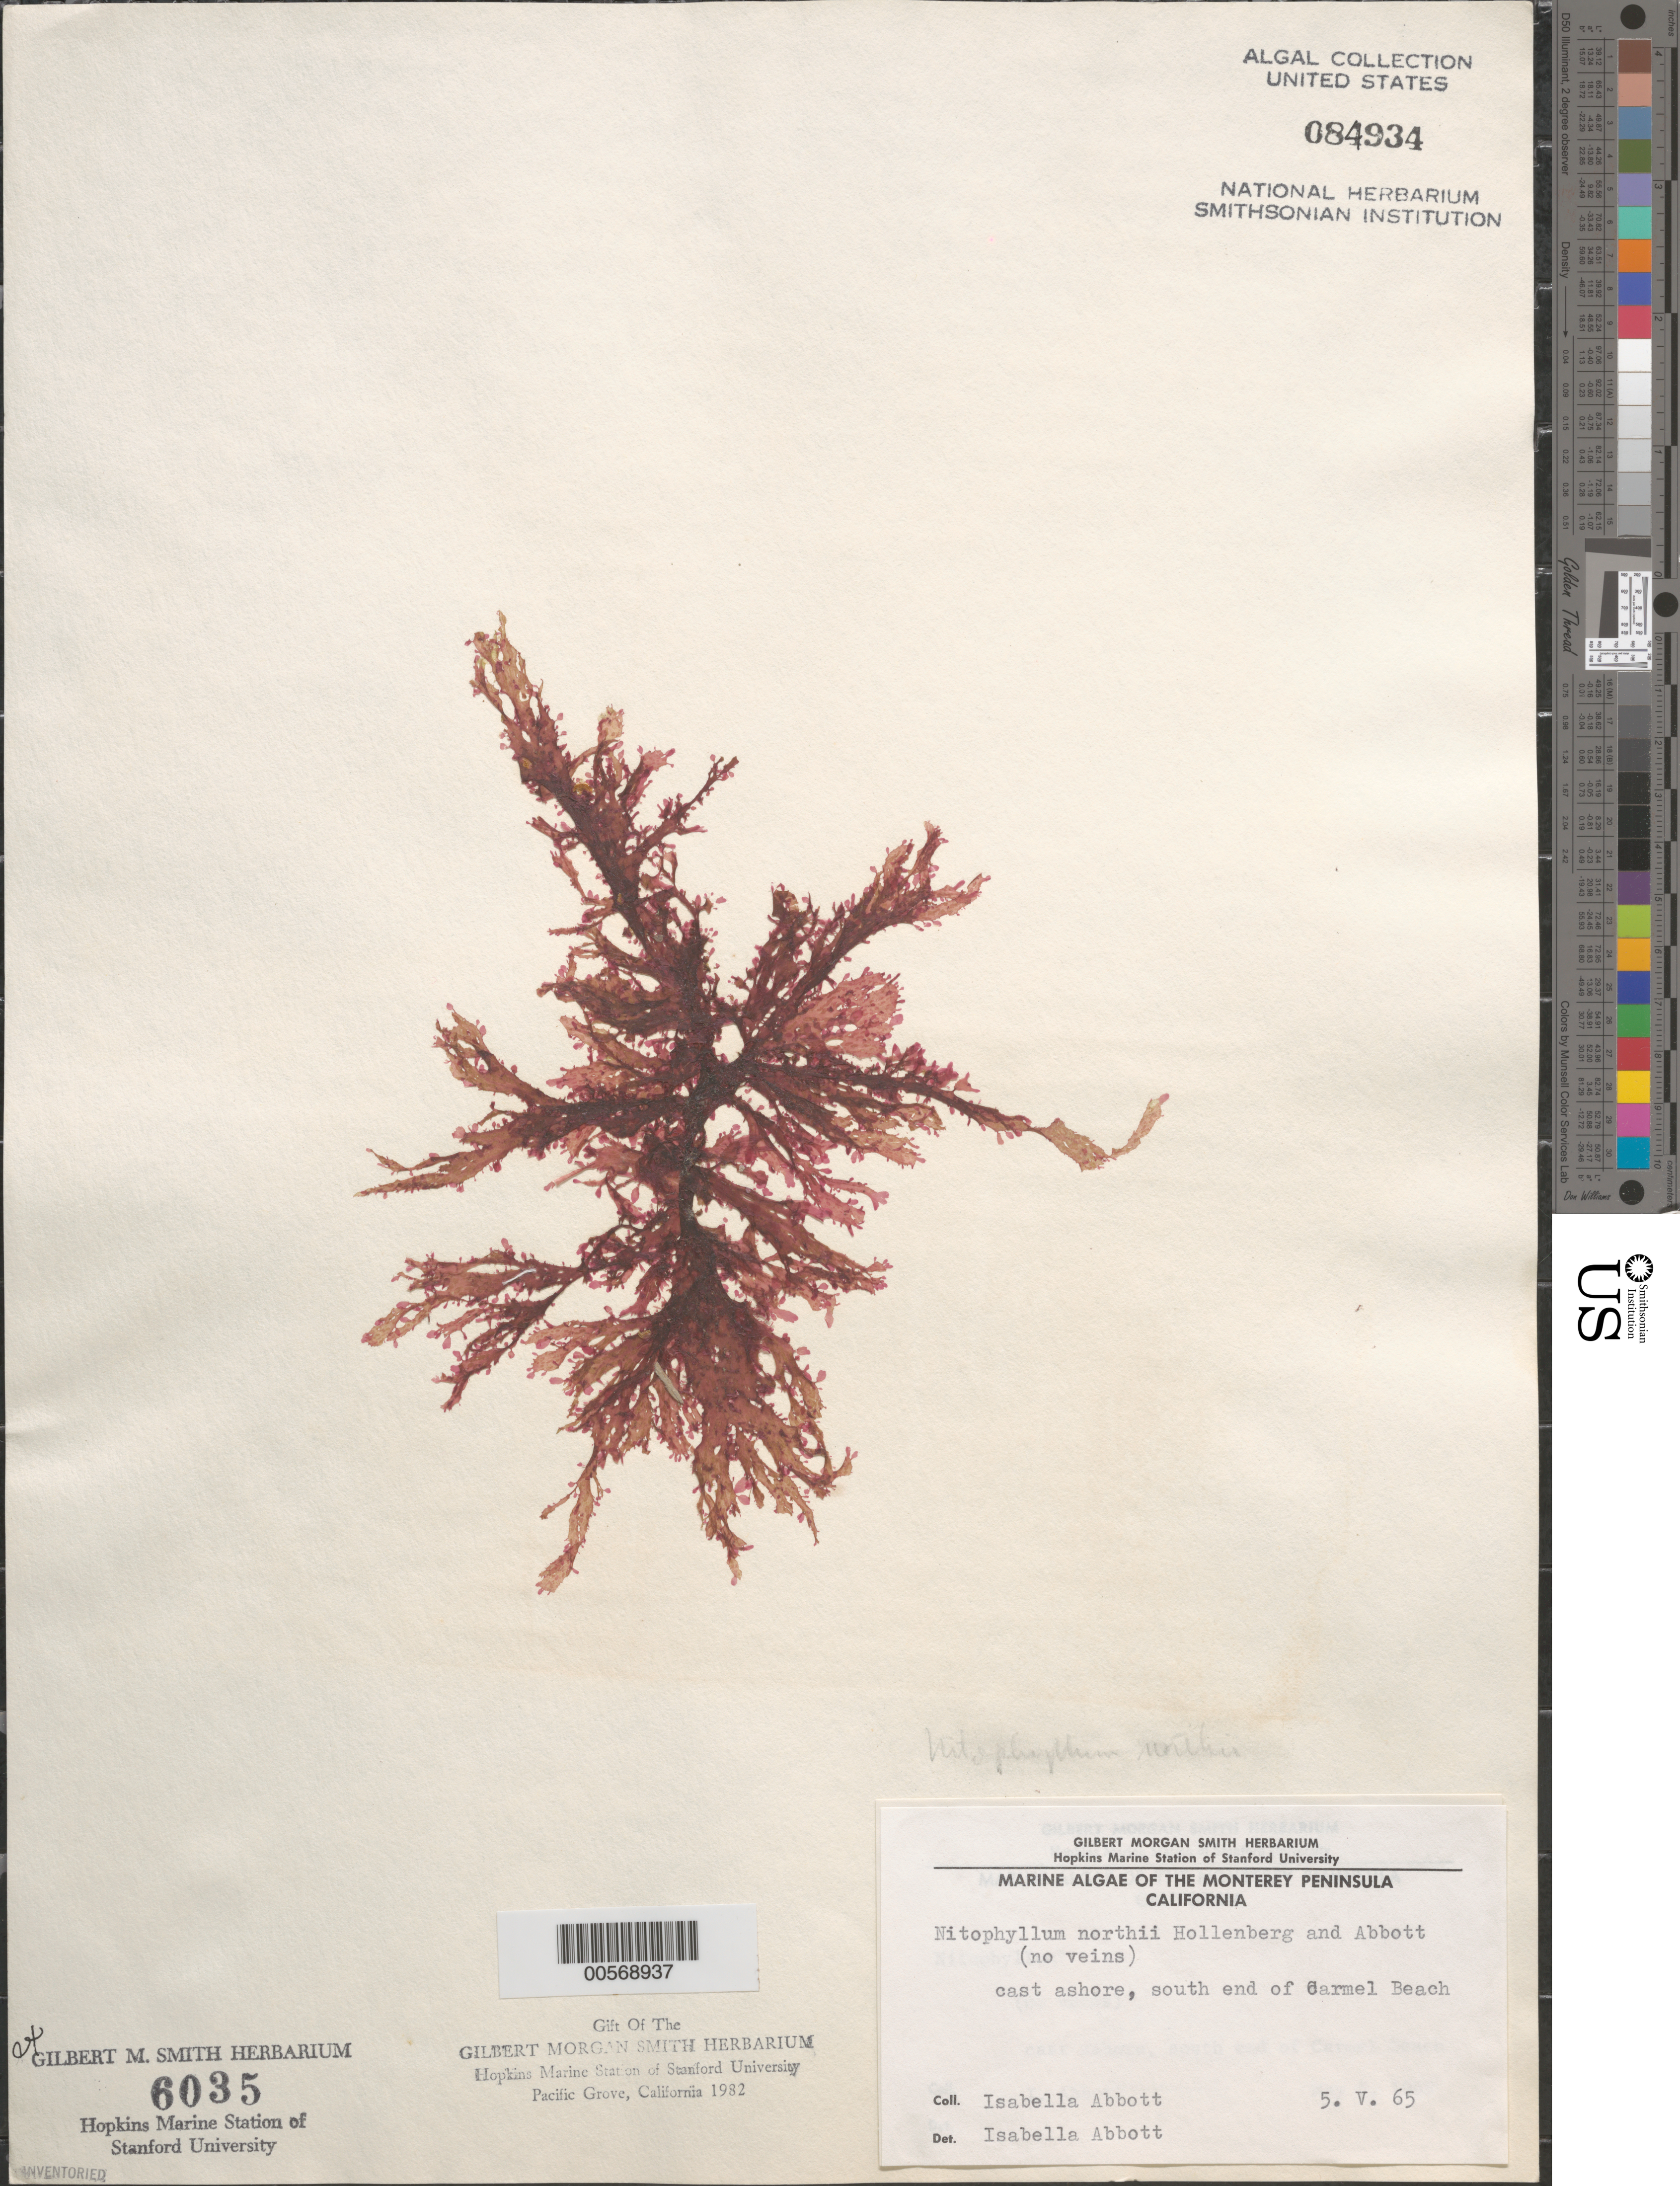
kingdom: Plantae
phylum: Rhodophyta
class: Florideophyceae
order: Ceramiales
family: Delesseriaceae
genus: Nitophyllum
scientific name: Nitophyllum northii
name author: Hollenb. & I.A. Abbott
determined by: Abbott, Isabella A.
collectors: I. A. Abbott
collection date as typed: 05 May 1965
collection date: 1965-05-05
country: United States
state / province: California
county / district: Monterey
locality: Carmel Beach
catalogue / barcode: US 84934